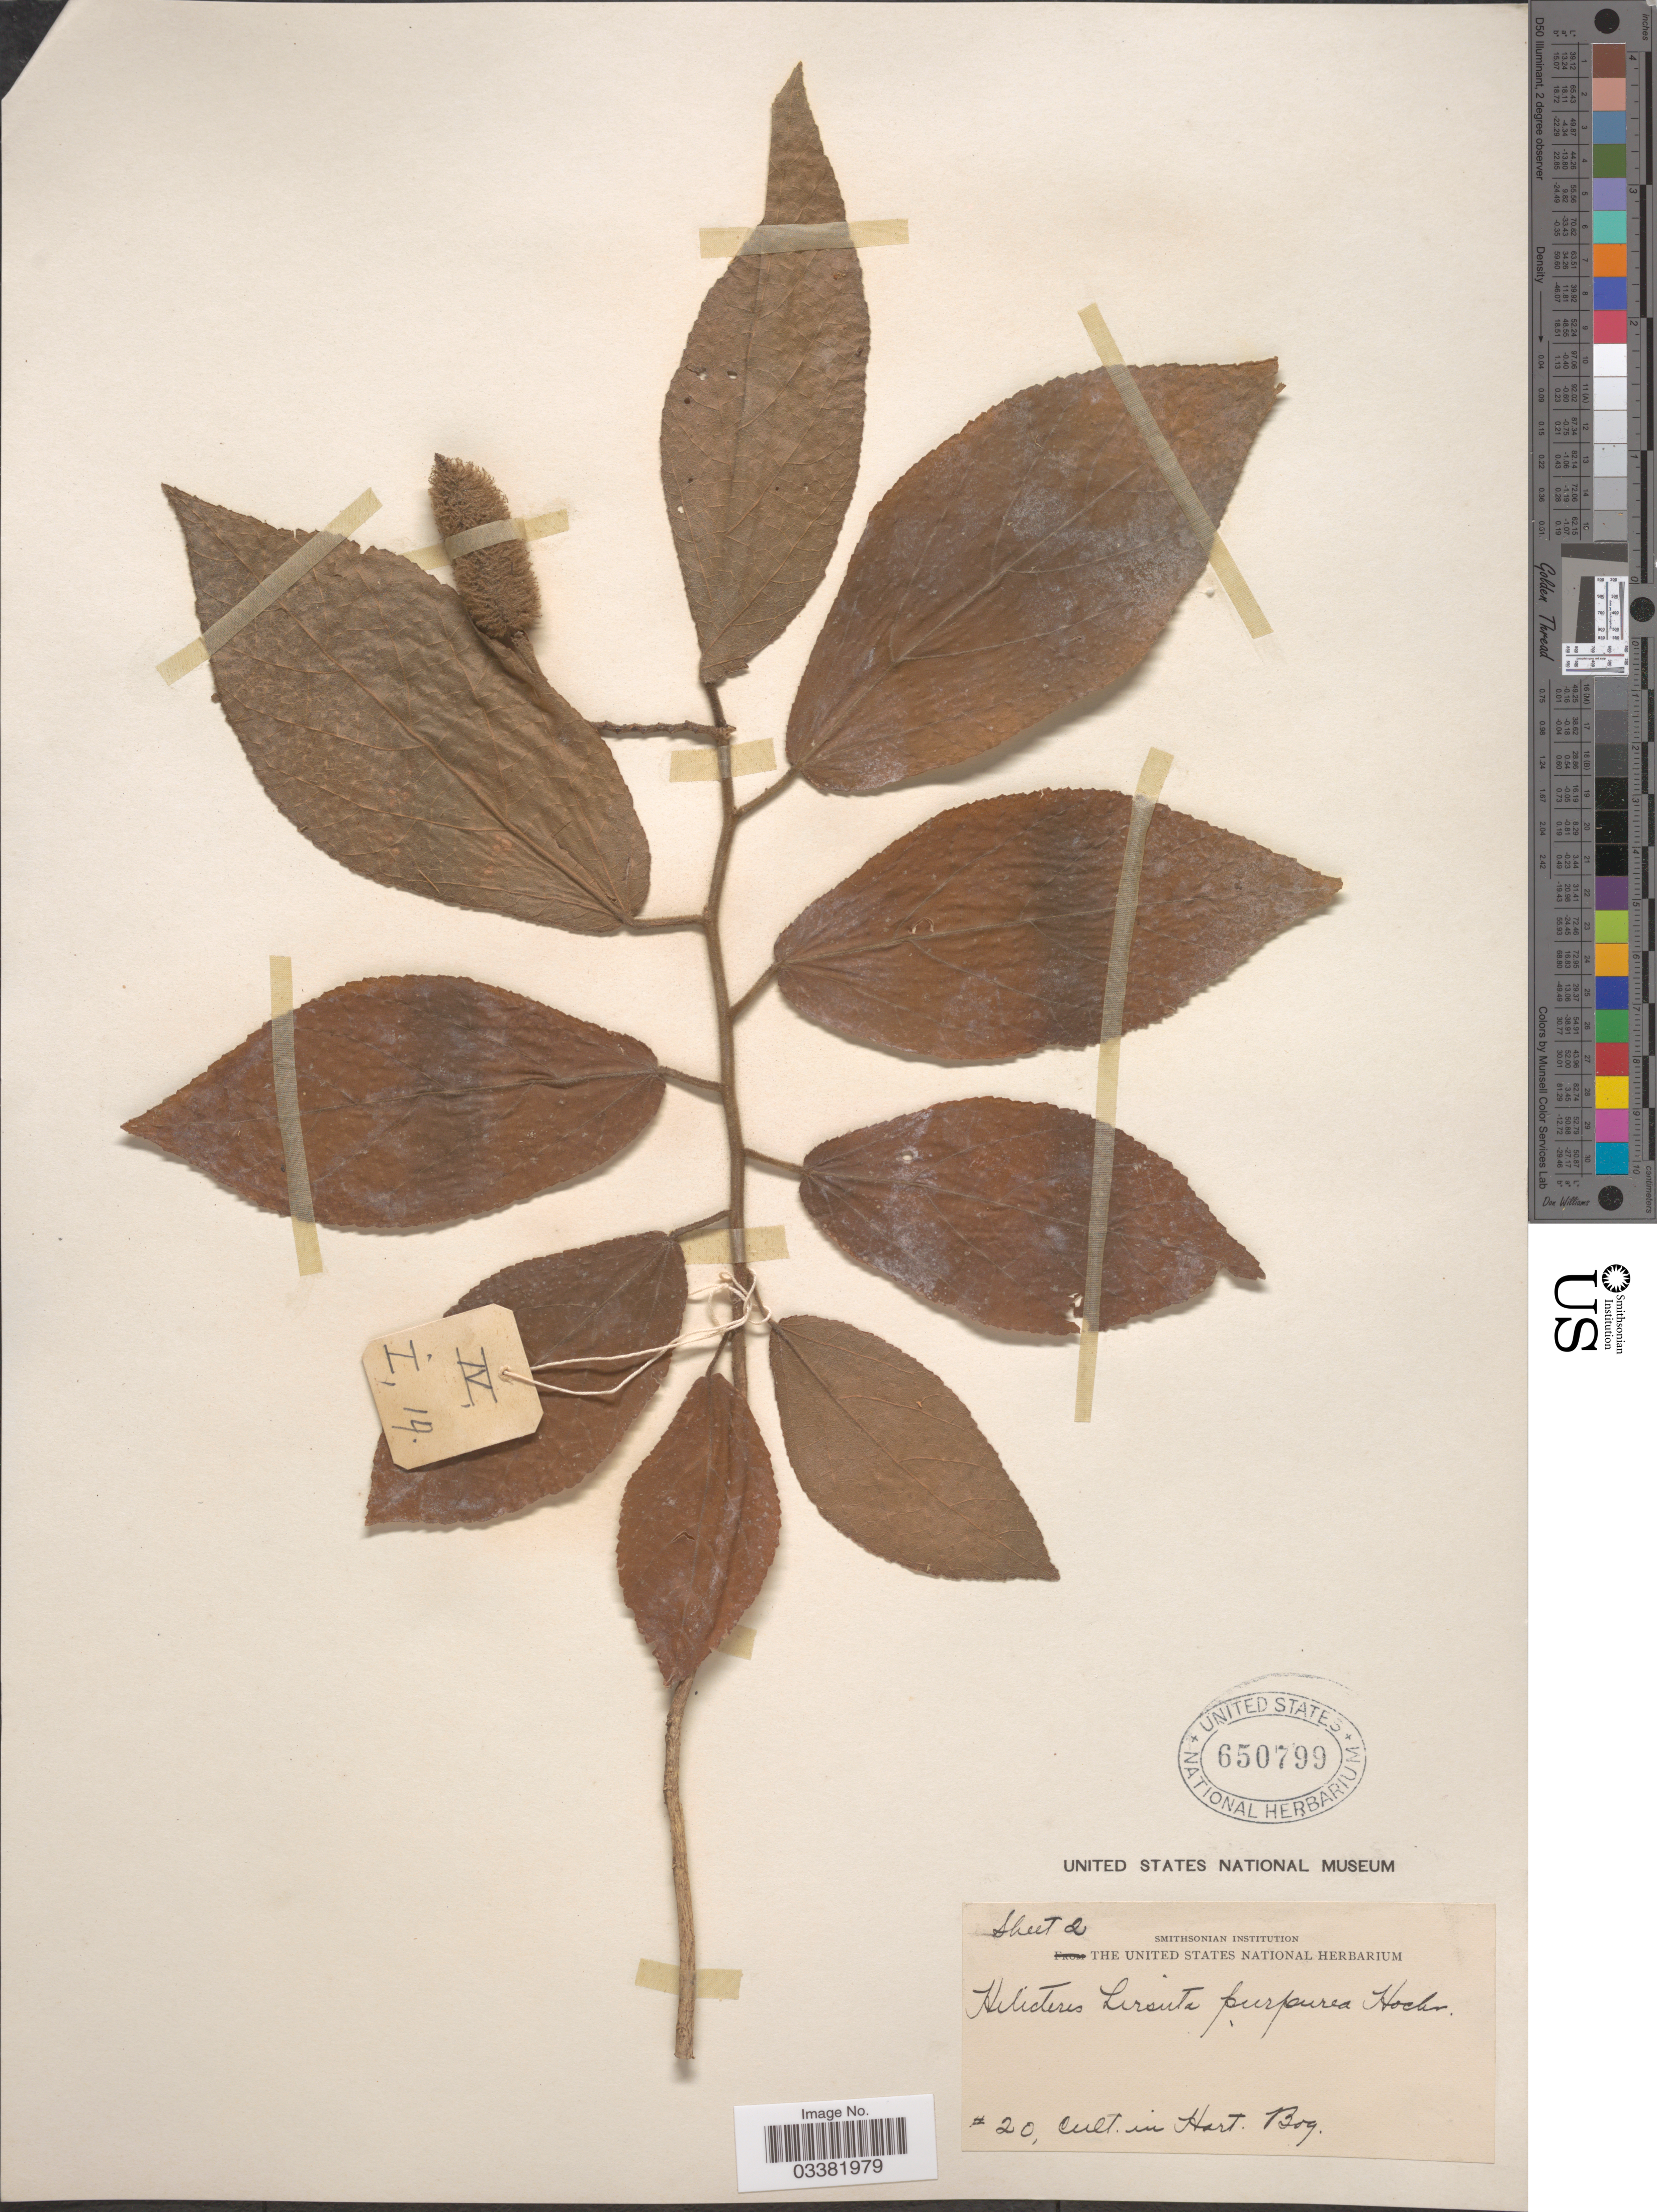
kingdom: Plantae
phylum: Tracheophyta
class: Magnoliopsida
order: Malvales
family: Malvaceae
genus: Helicteres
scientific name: Helicteres hirsuta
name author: Lour.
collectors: ex herb. United States National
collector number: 20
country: United States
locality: Cult. in Hort. Bog.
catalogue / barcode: US 650799